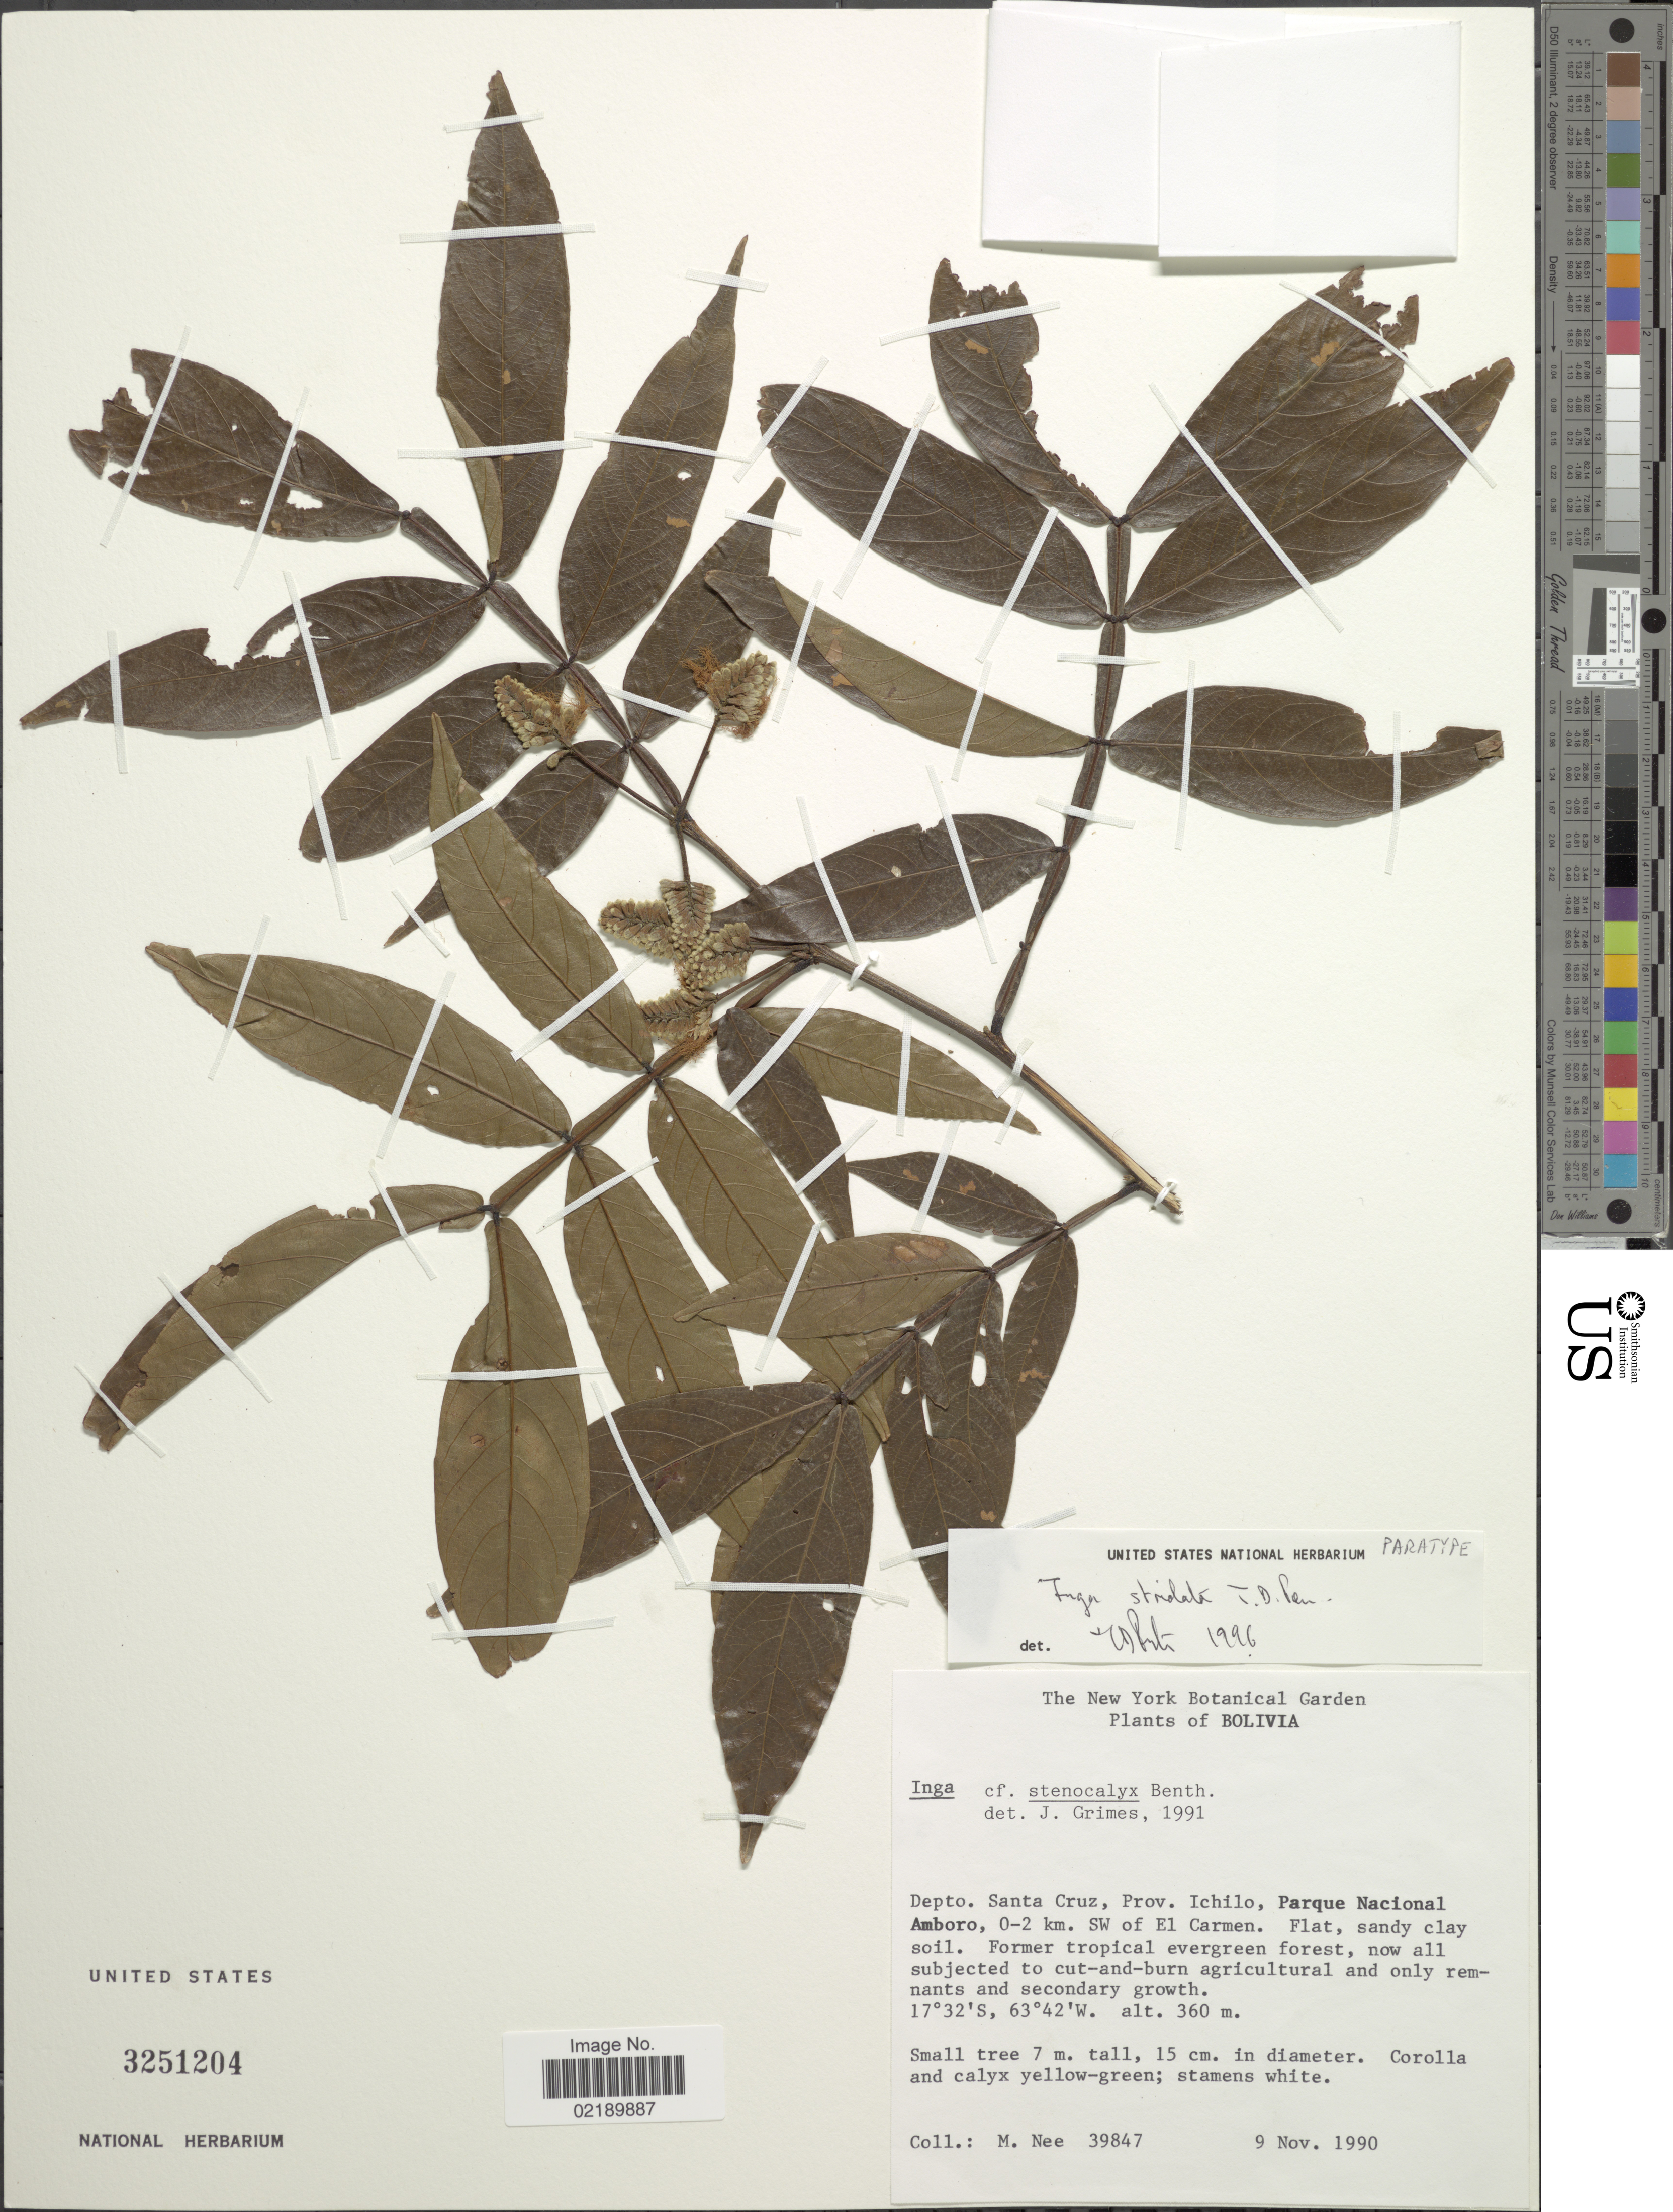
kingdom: Plantae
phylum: Tracheophyta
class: Magnoliopsida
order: Fabales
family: Fabaceae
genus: Inga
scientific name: Inga striolata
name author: T.D. Penn.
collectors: M. Nee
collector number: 39847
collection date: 1990-11-09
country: Bolivia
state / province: Santa Cruz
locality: Prov. Ichilo, Parque Nacional Amboro, 0.2 km SW of El Carmen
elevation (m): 360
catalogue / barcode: US 3251204